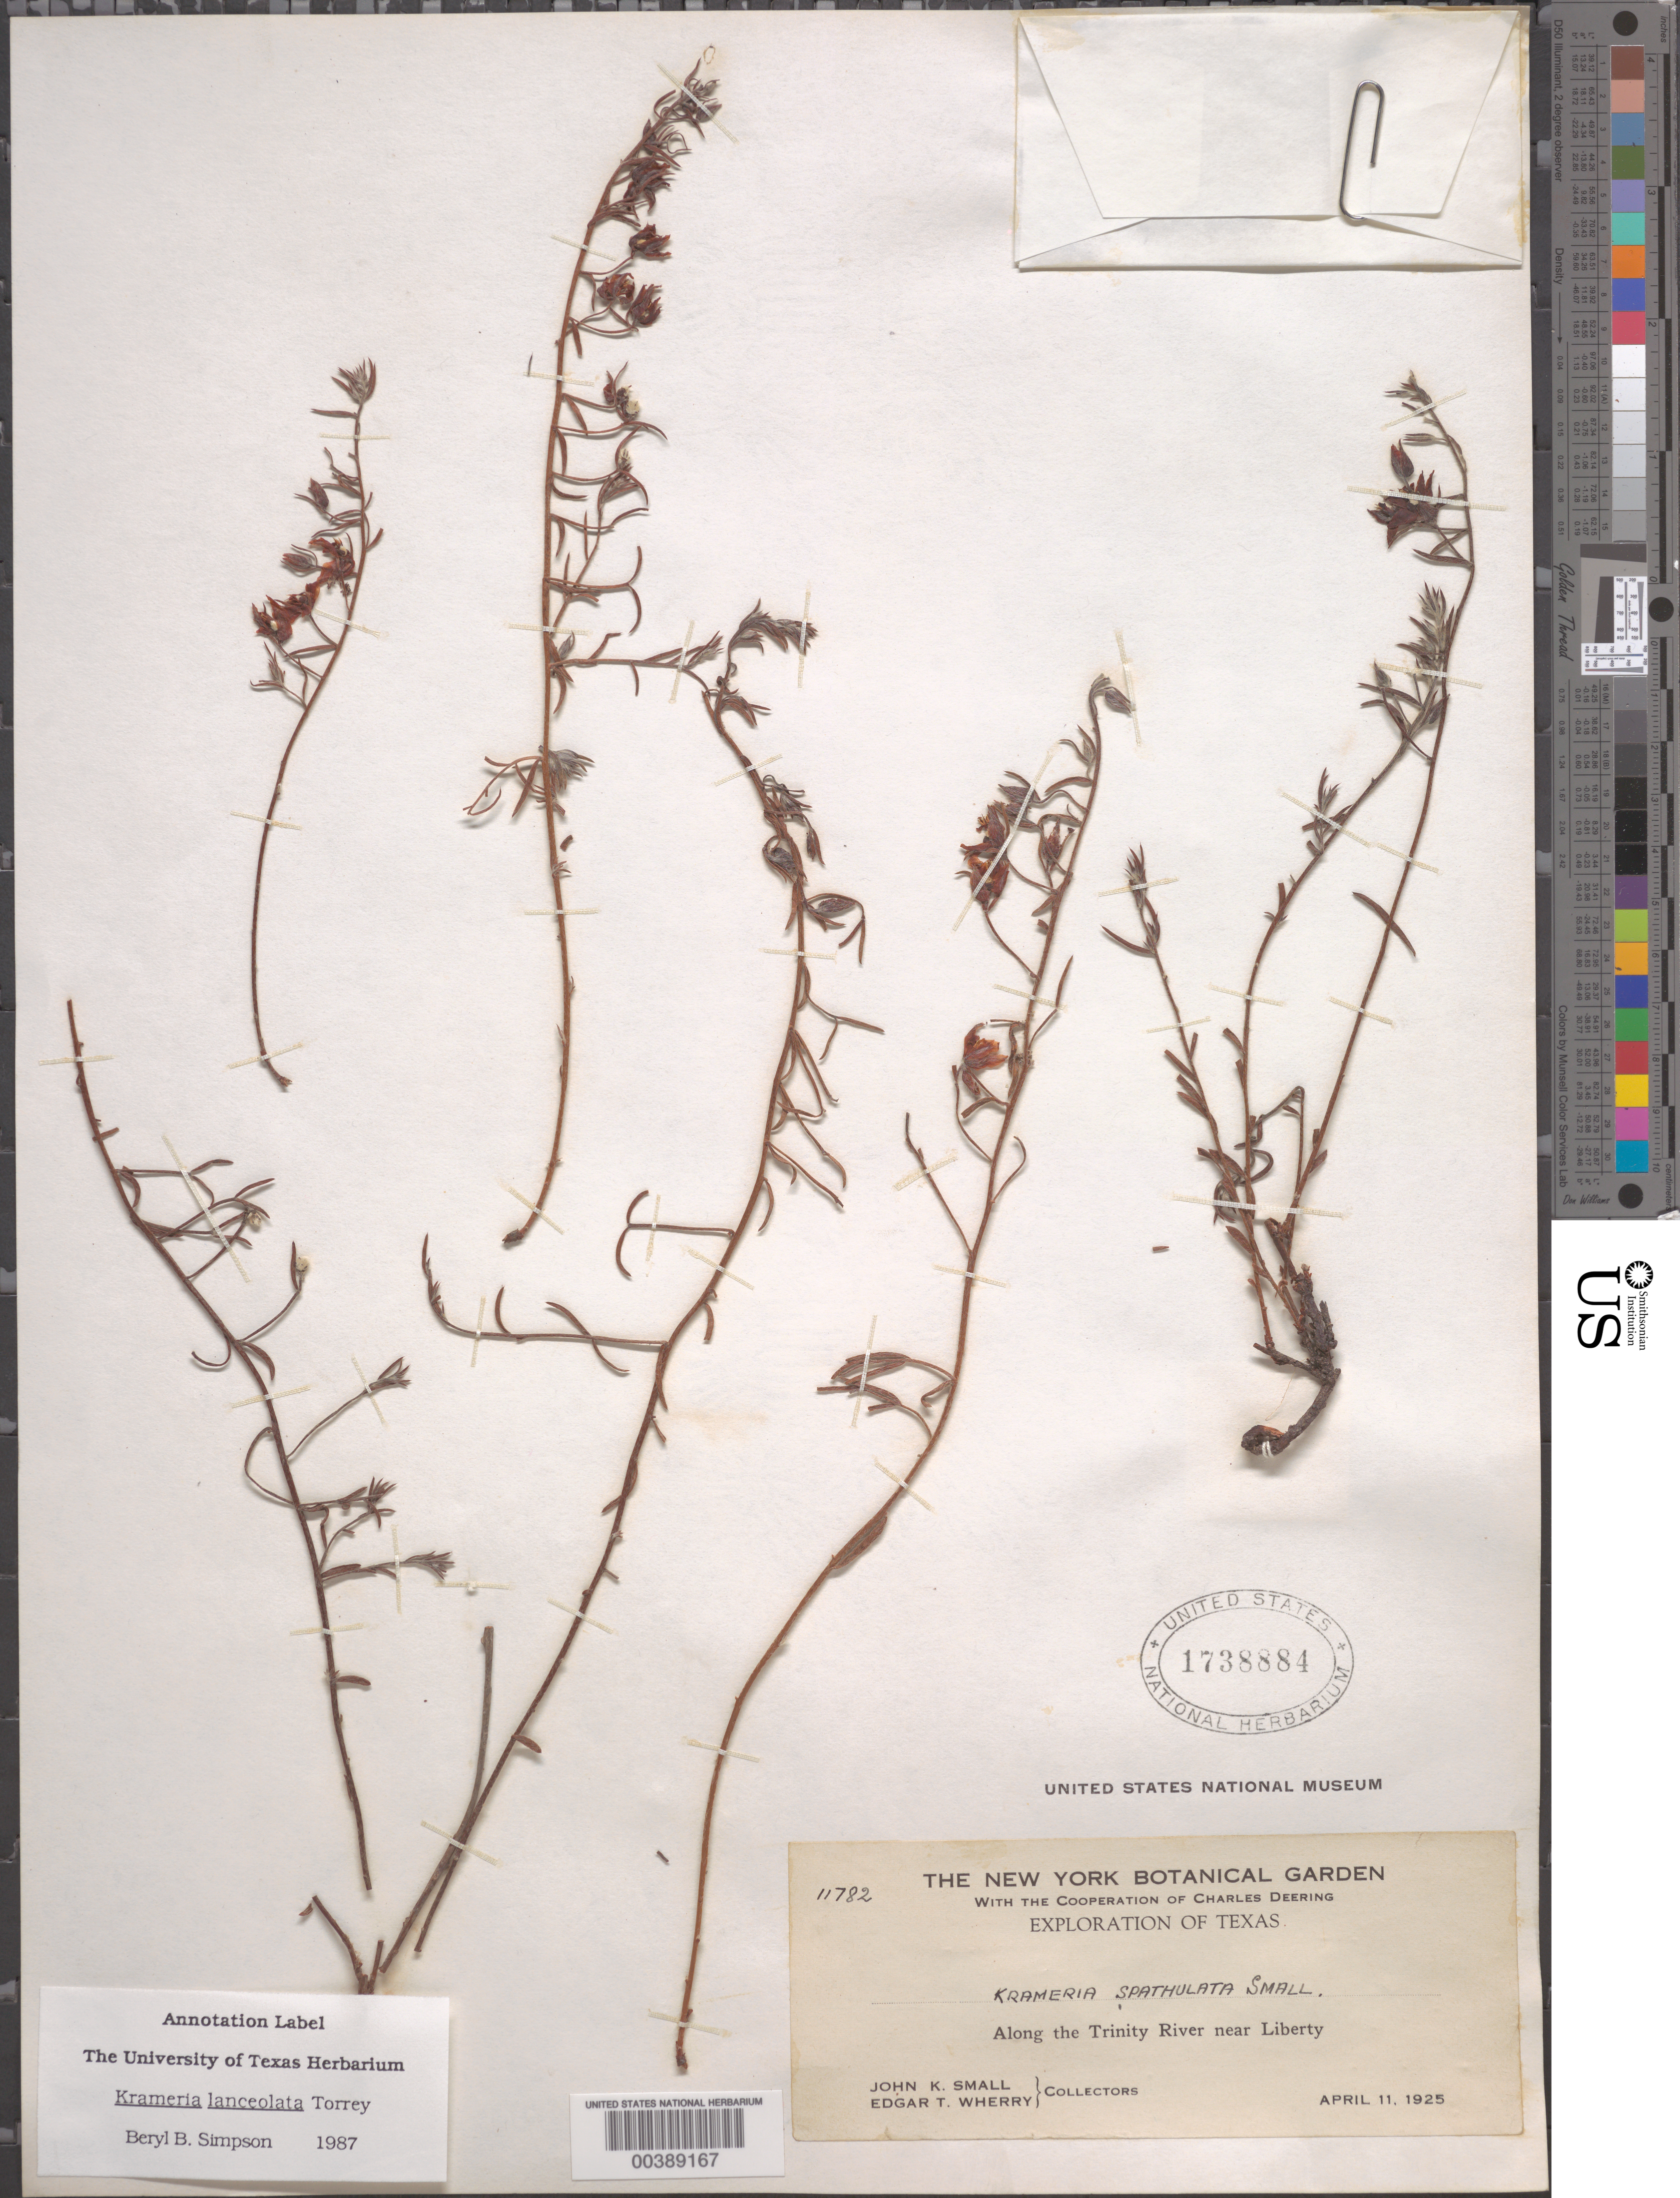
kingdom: Plantae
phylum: Tracheophyta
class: Magnoliopsida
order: Zygophyllales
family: Krameriaceae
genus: Krameria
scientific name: Krameria lanceolata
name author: Torr.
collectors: J. K. Small & E. T. Wherry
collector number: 11782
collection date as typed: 11 Apr 1925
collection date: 1925-04-11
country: United States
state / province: Texas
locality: Along the trinity river near liberty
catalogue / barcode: US 1738884